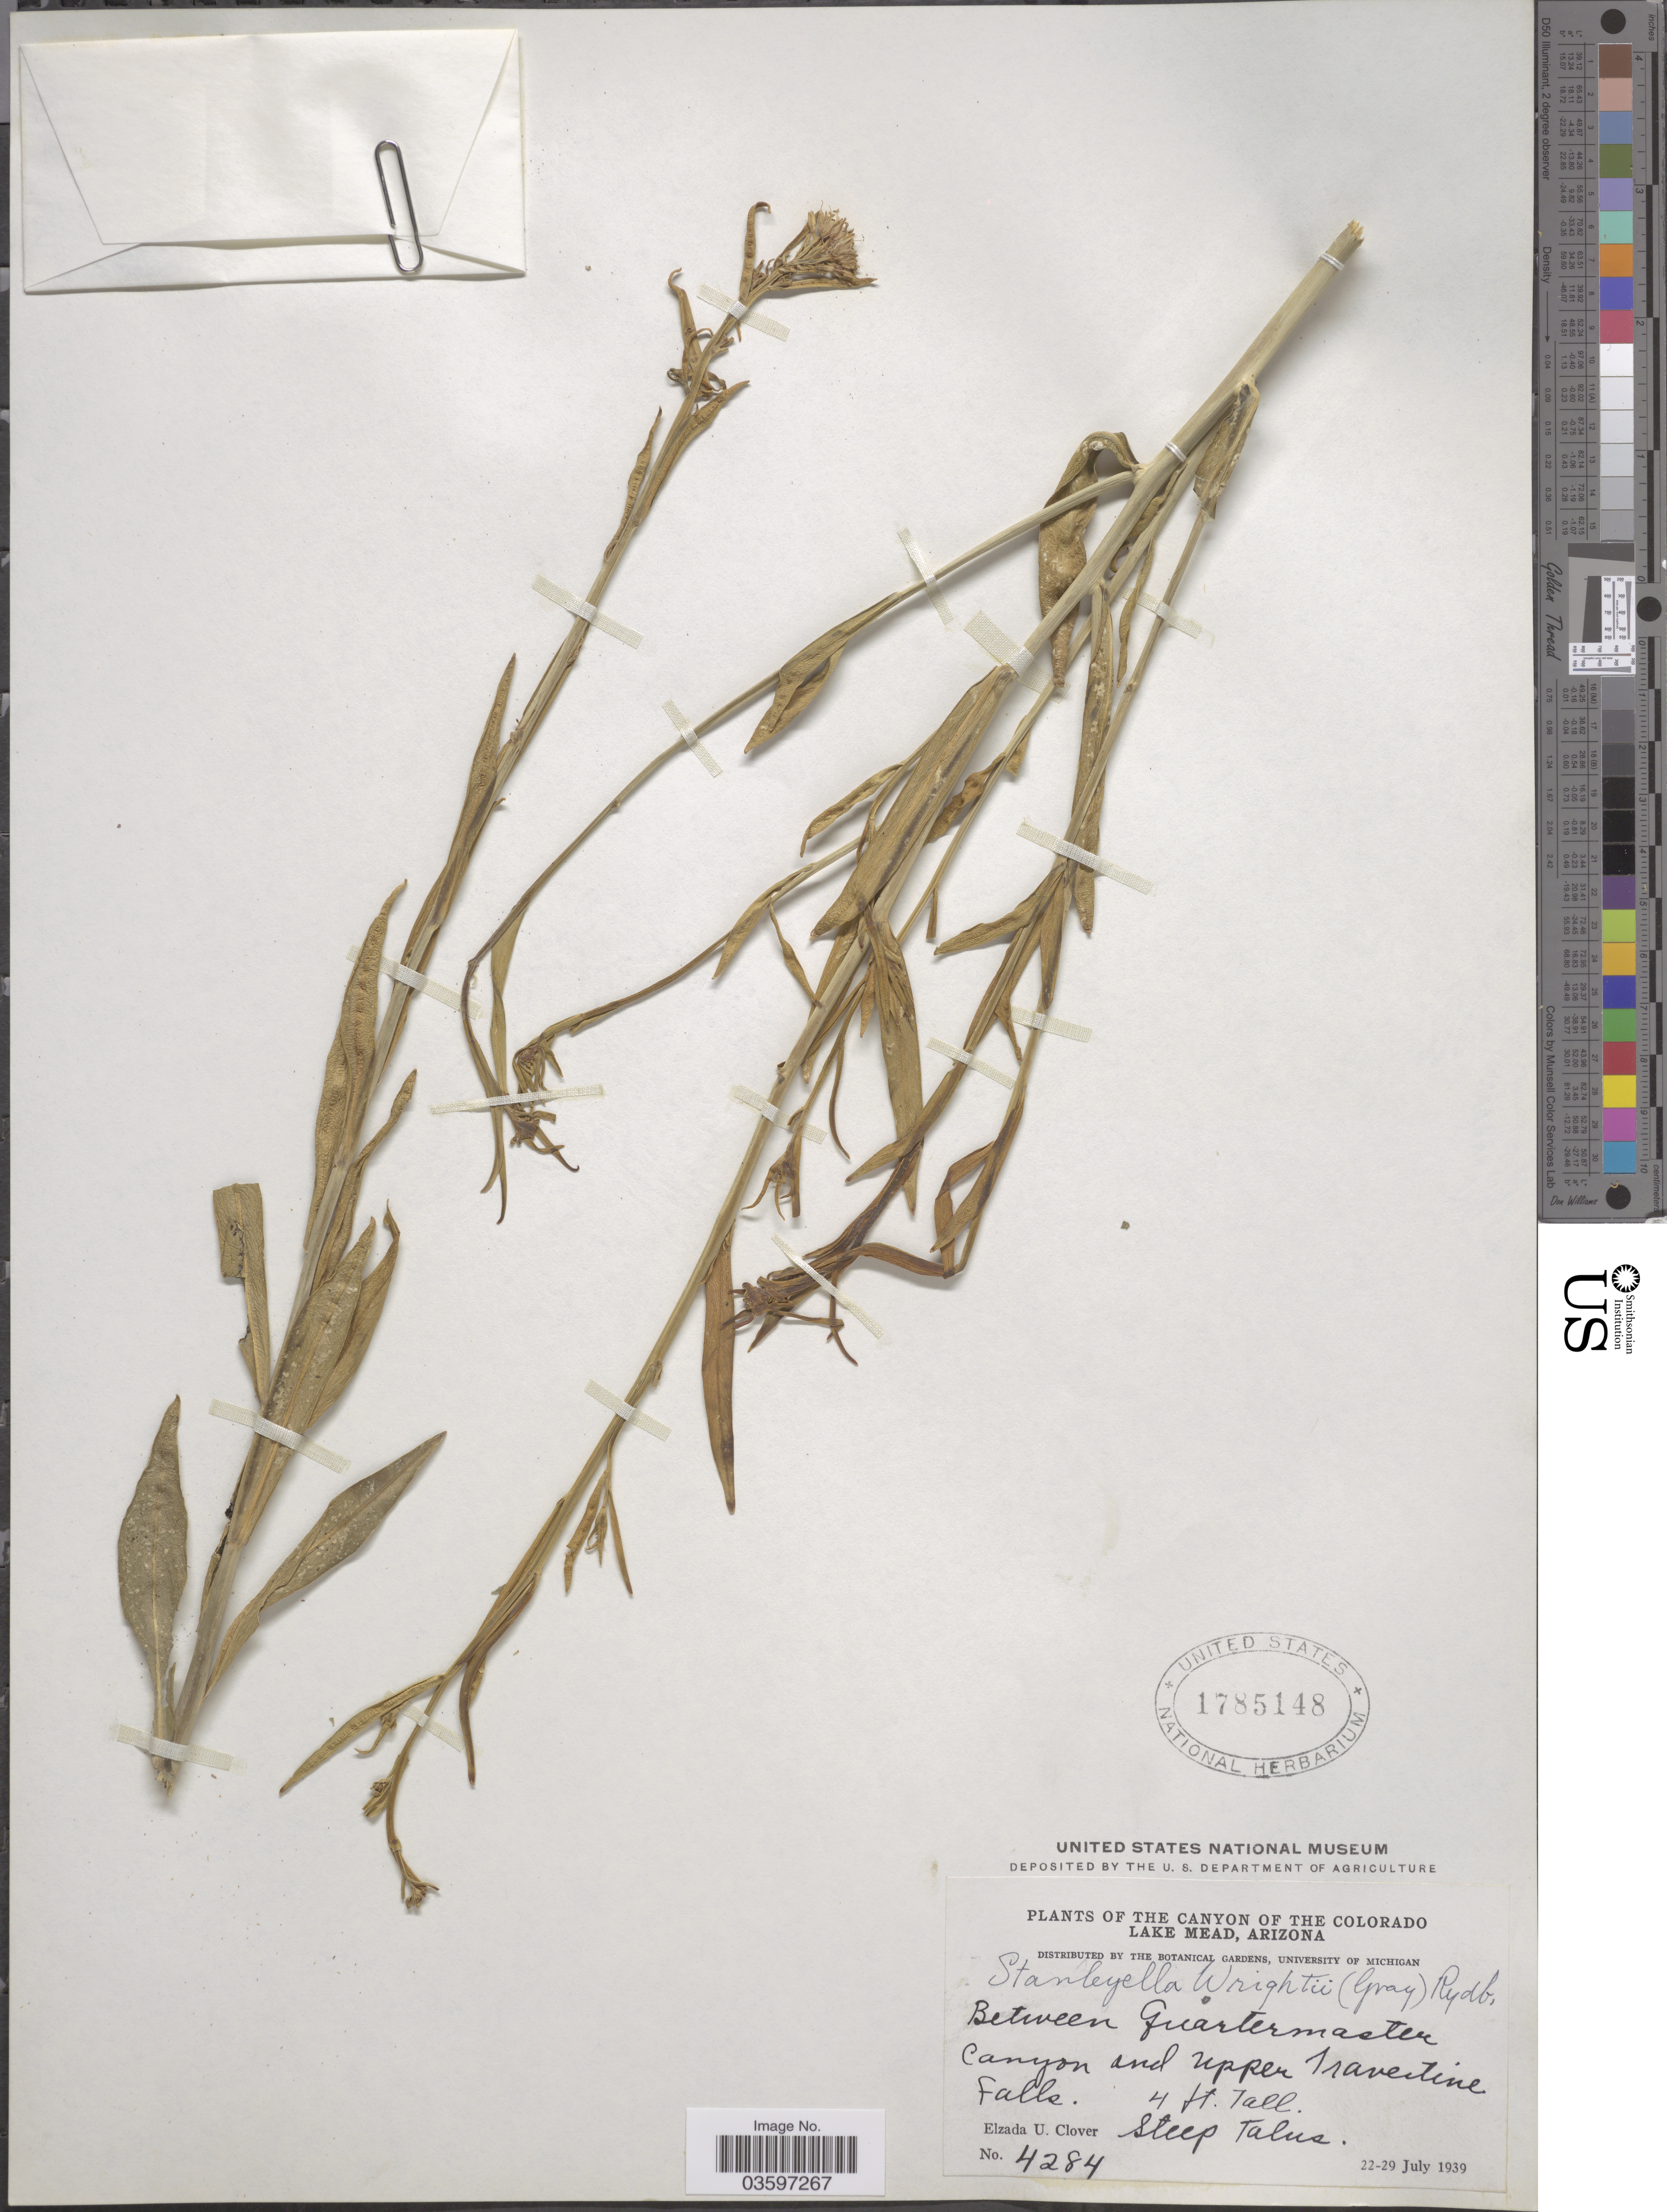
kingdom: Plantae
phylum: Tracheophyta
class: Magnoliopsida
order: Brassicales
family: Brassicaceae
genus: Stanleyella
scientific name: Stanleyella wrightii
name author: Rydb.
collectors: E. U. Clover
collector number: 4284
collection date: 1939-07-22/1939-07-29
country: United States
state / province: Arizona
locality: The Canyon of the Colorado. Lake Mead. Between Quartermaster Canyon and upper Travertine Falls.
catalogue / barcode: US 1785148